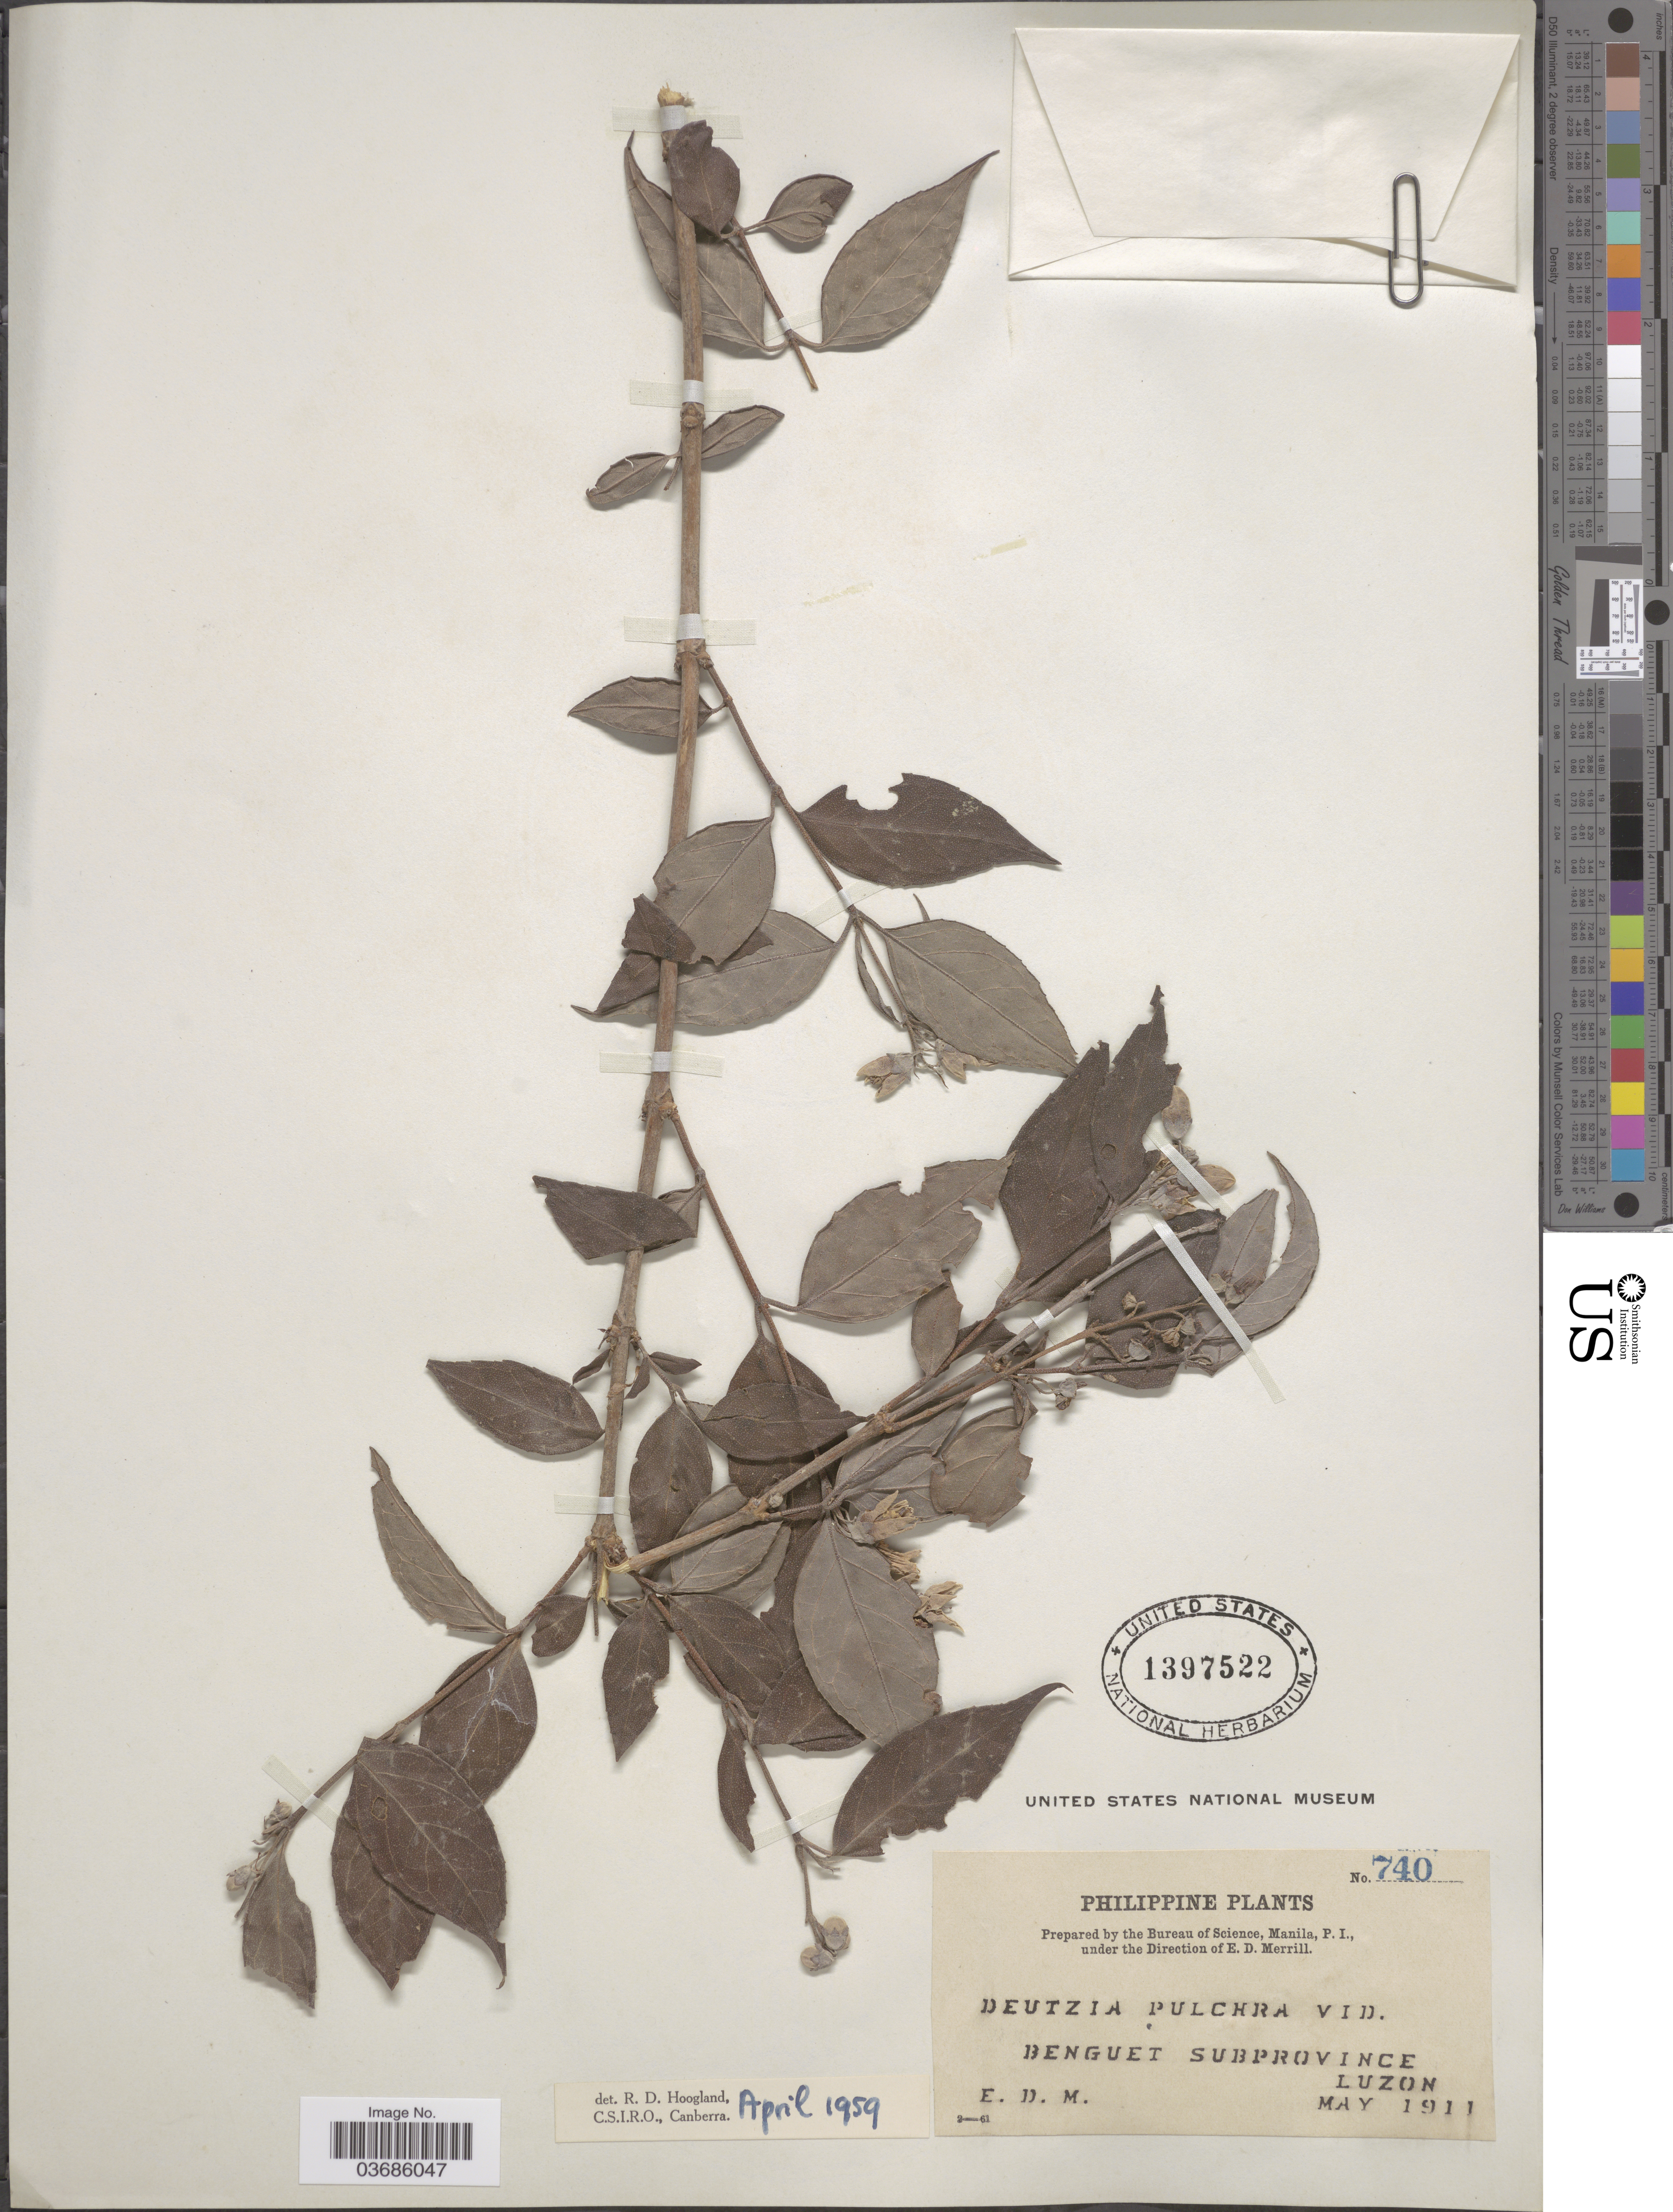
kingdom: Plantae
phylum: Tracheophyta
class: Magnoliopsida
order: Cornales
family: Hydrangeaceae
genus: Deutzia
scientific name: Deutzia pulchra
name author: Vidal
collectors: E. D. Merrill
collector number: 740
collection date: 1911-05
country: Philippines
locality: Benguet Subprovince. Luzon.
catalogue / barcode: US 1397522